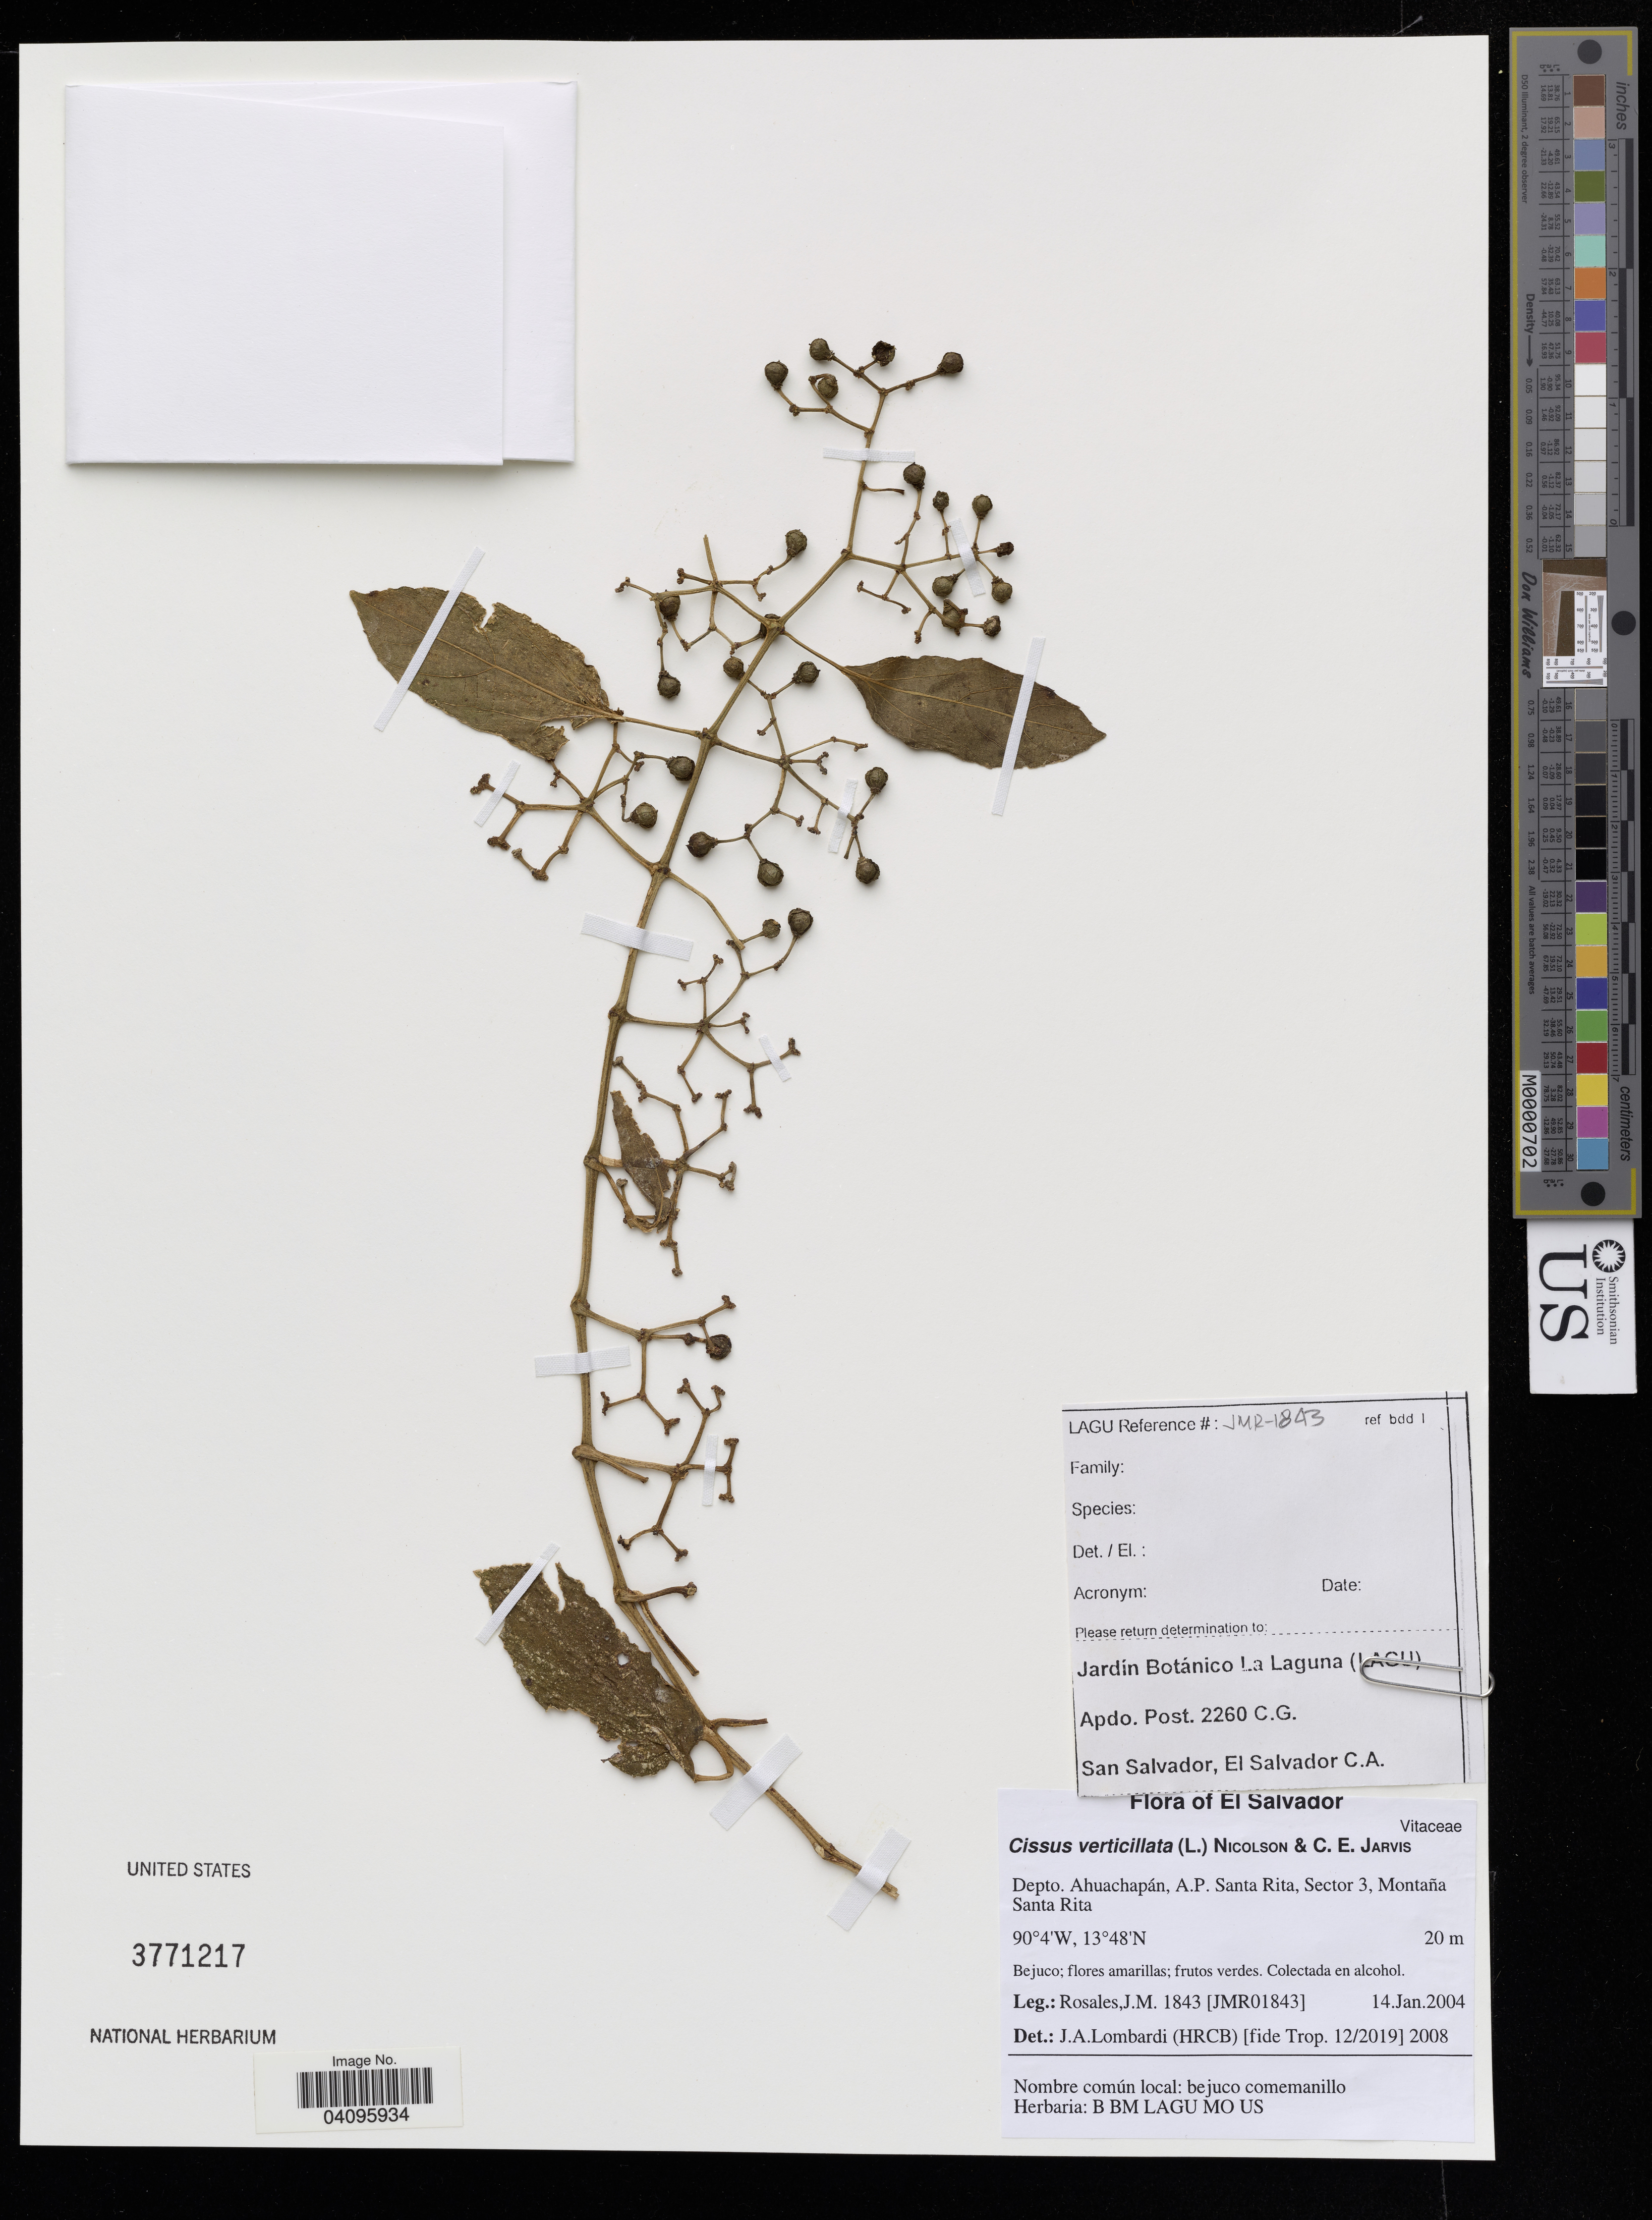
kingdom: Plantae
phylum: Tracheophyta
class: Magnoliopsida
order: Vitales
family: Vitaceae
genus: Cissus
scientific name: Cissus verticillata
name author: (L.) Nicolson & C.E. Jarvis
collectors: J. Rosales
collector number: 1843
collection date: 2004-01-14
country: El Salvador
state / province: Ahuachapan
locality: A.P. Santa Rita, Sector 3, Montaña Santa Rita.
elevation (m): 20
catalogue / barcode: US 3771217